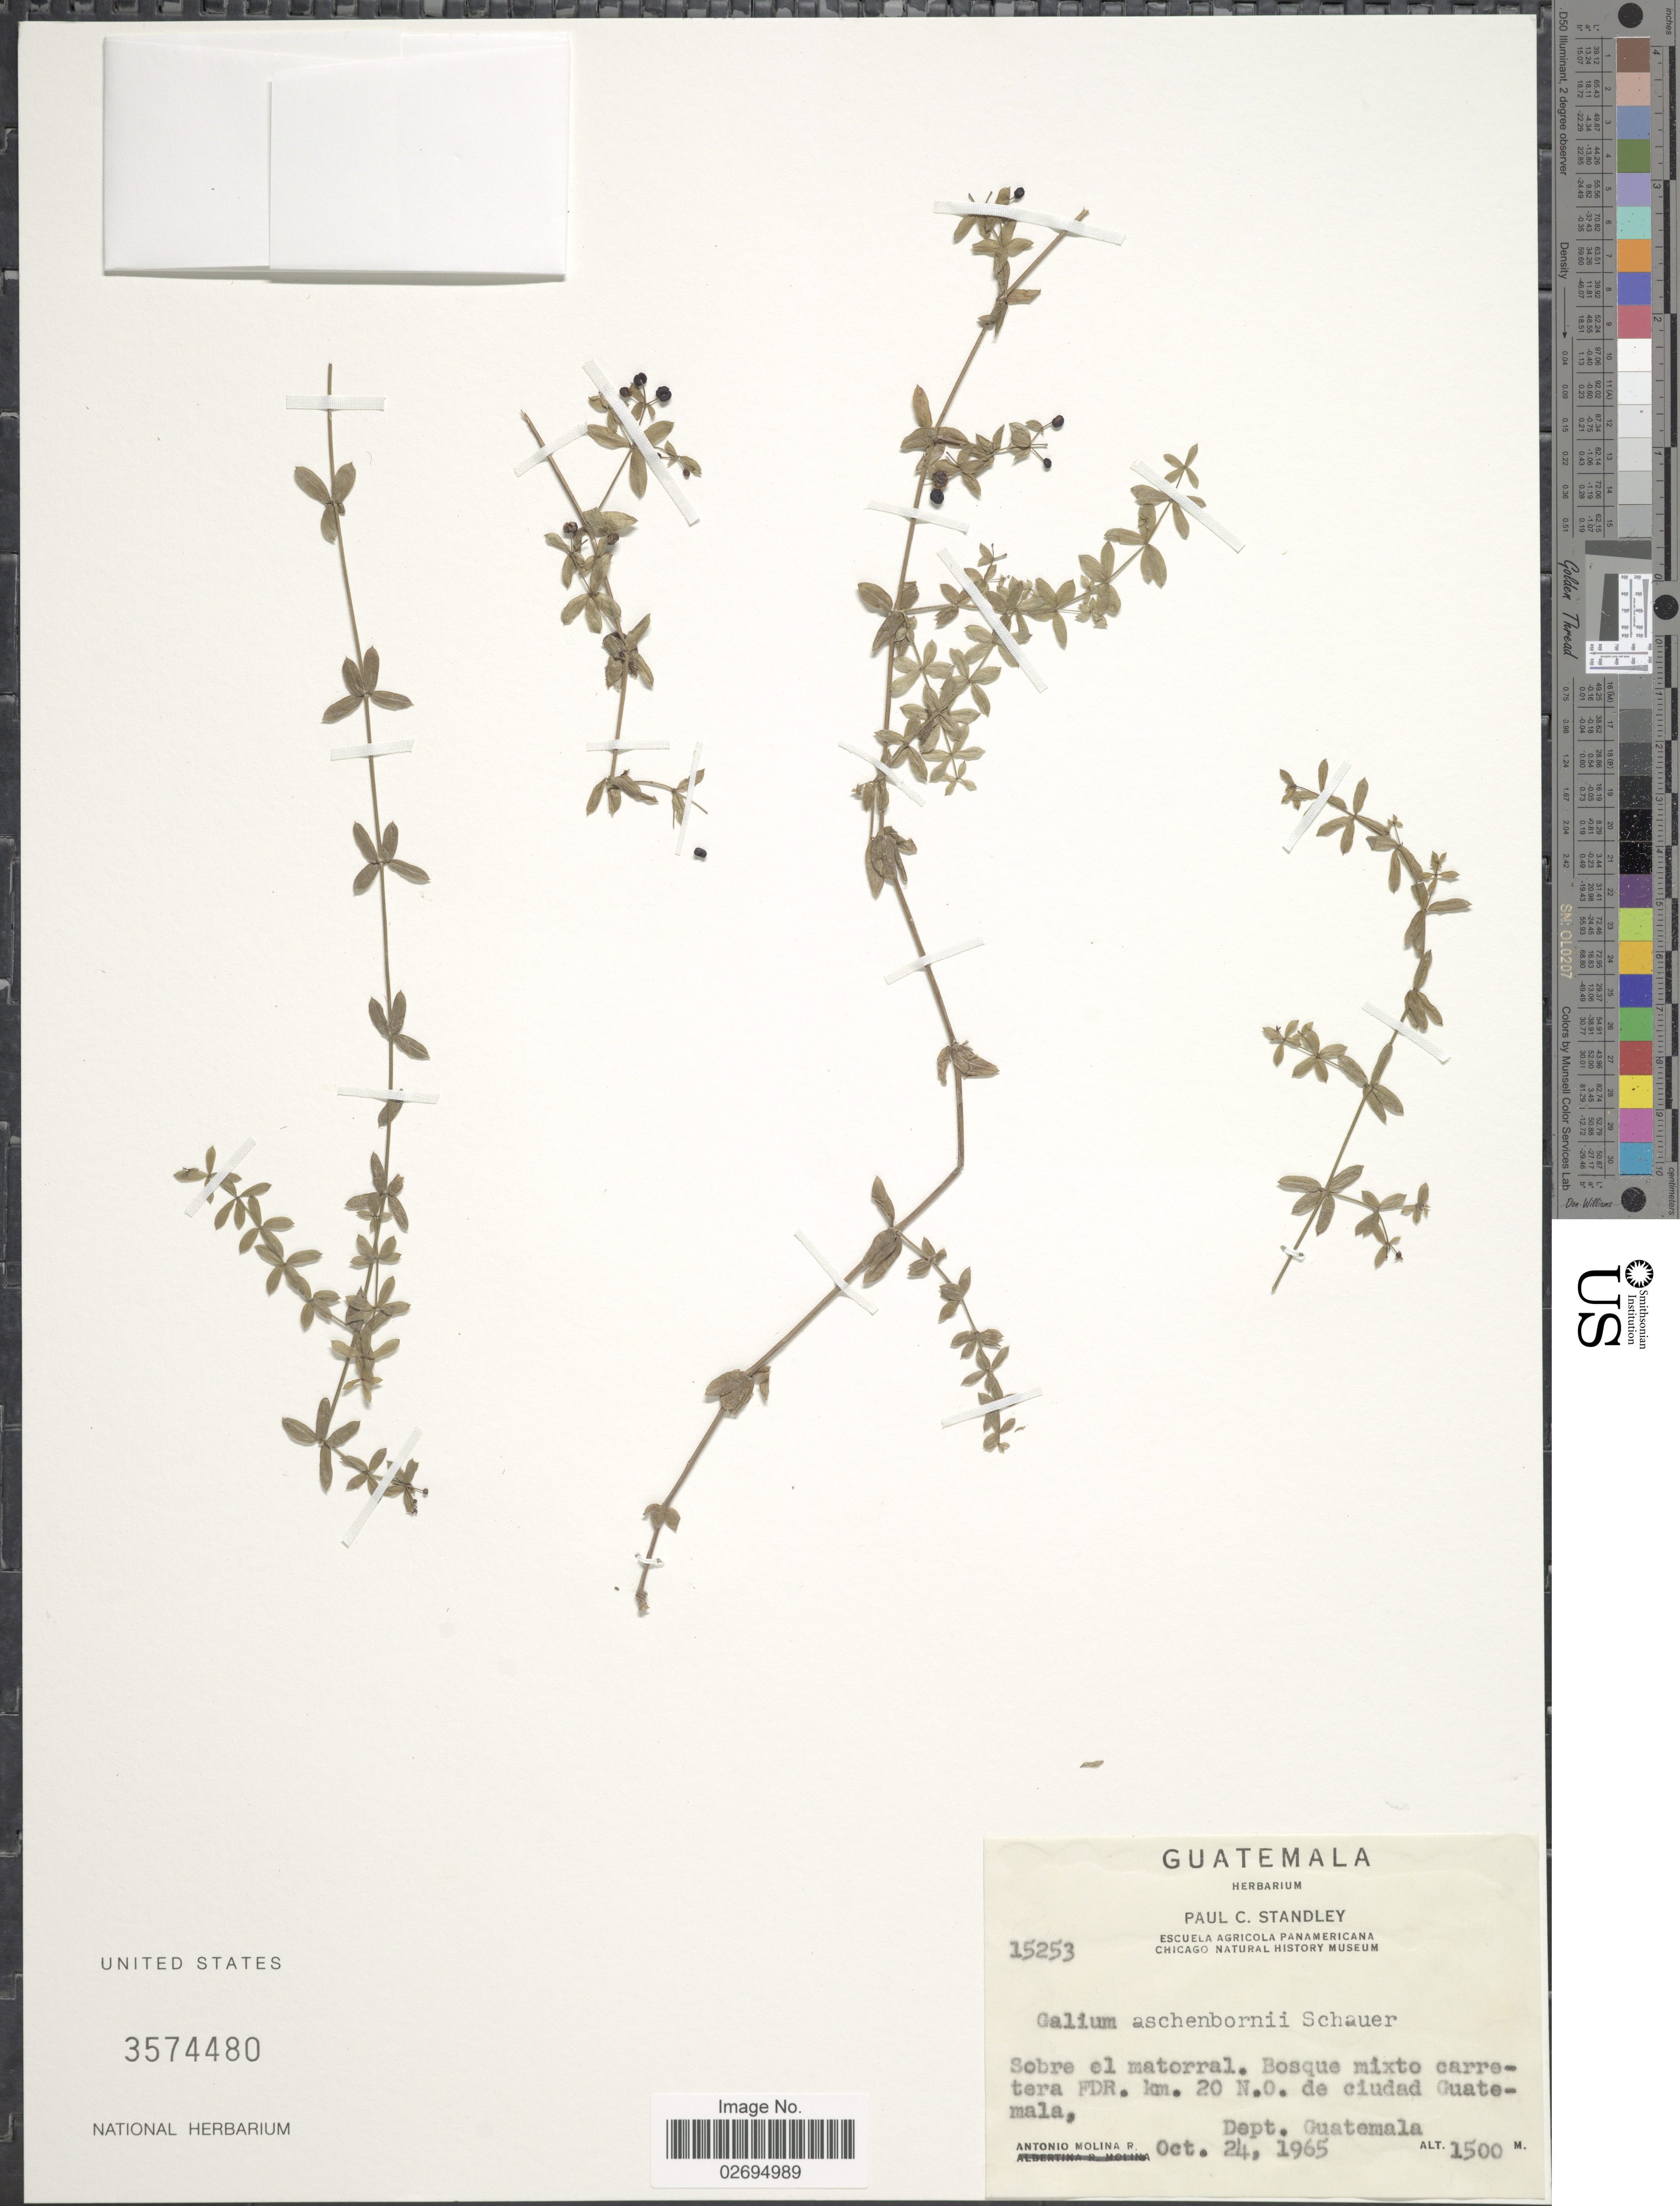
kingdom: Plantae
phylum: Tracheophyta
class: Magnoliopsida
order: Gentianales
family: Rubiaceae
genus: Galium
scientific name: Galium aschenbornii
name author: Schauer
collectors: A. Molina R.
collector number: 15253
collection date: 1965-10-24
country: Guatemala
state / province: Guatemala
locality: Bosque mixto carretera FDR km 20 N.O. de ciudad Guatemala, Dept. Guatemala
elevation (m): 1500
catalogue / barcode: US 3574480